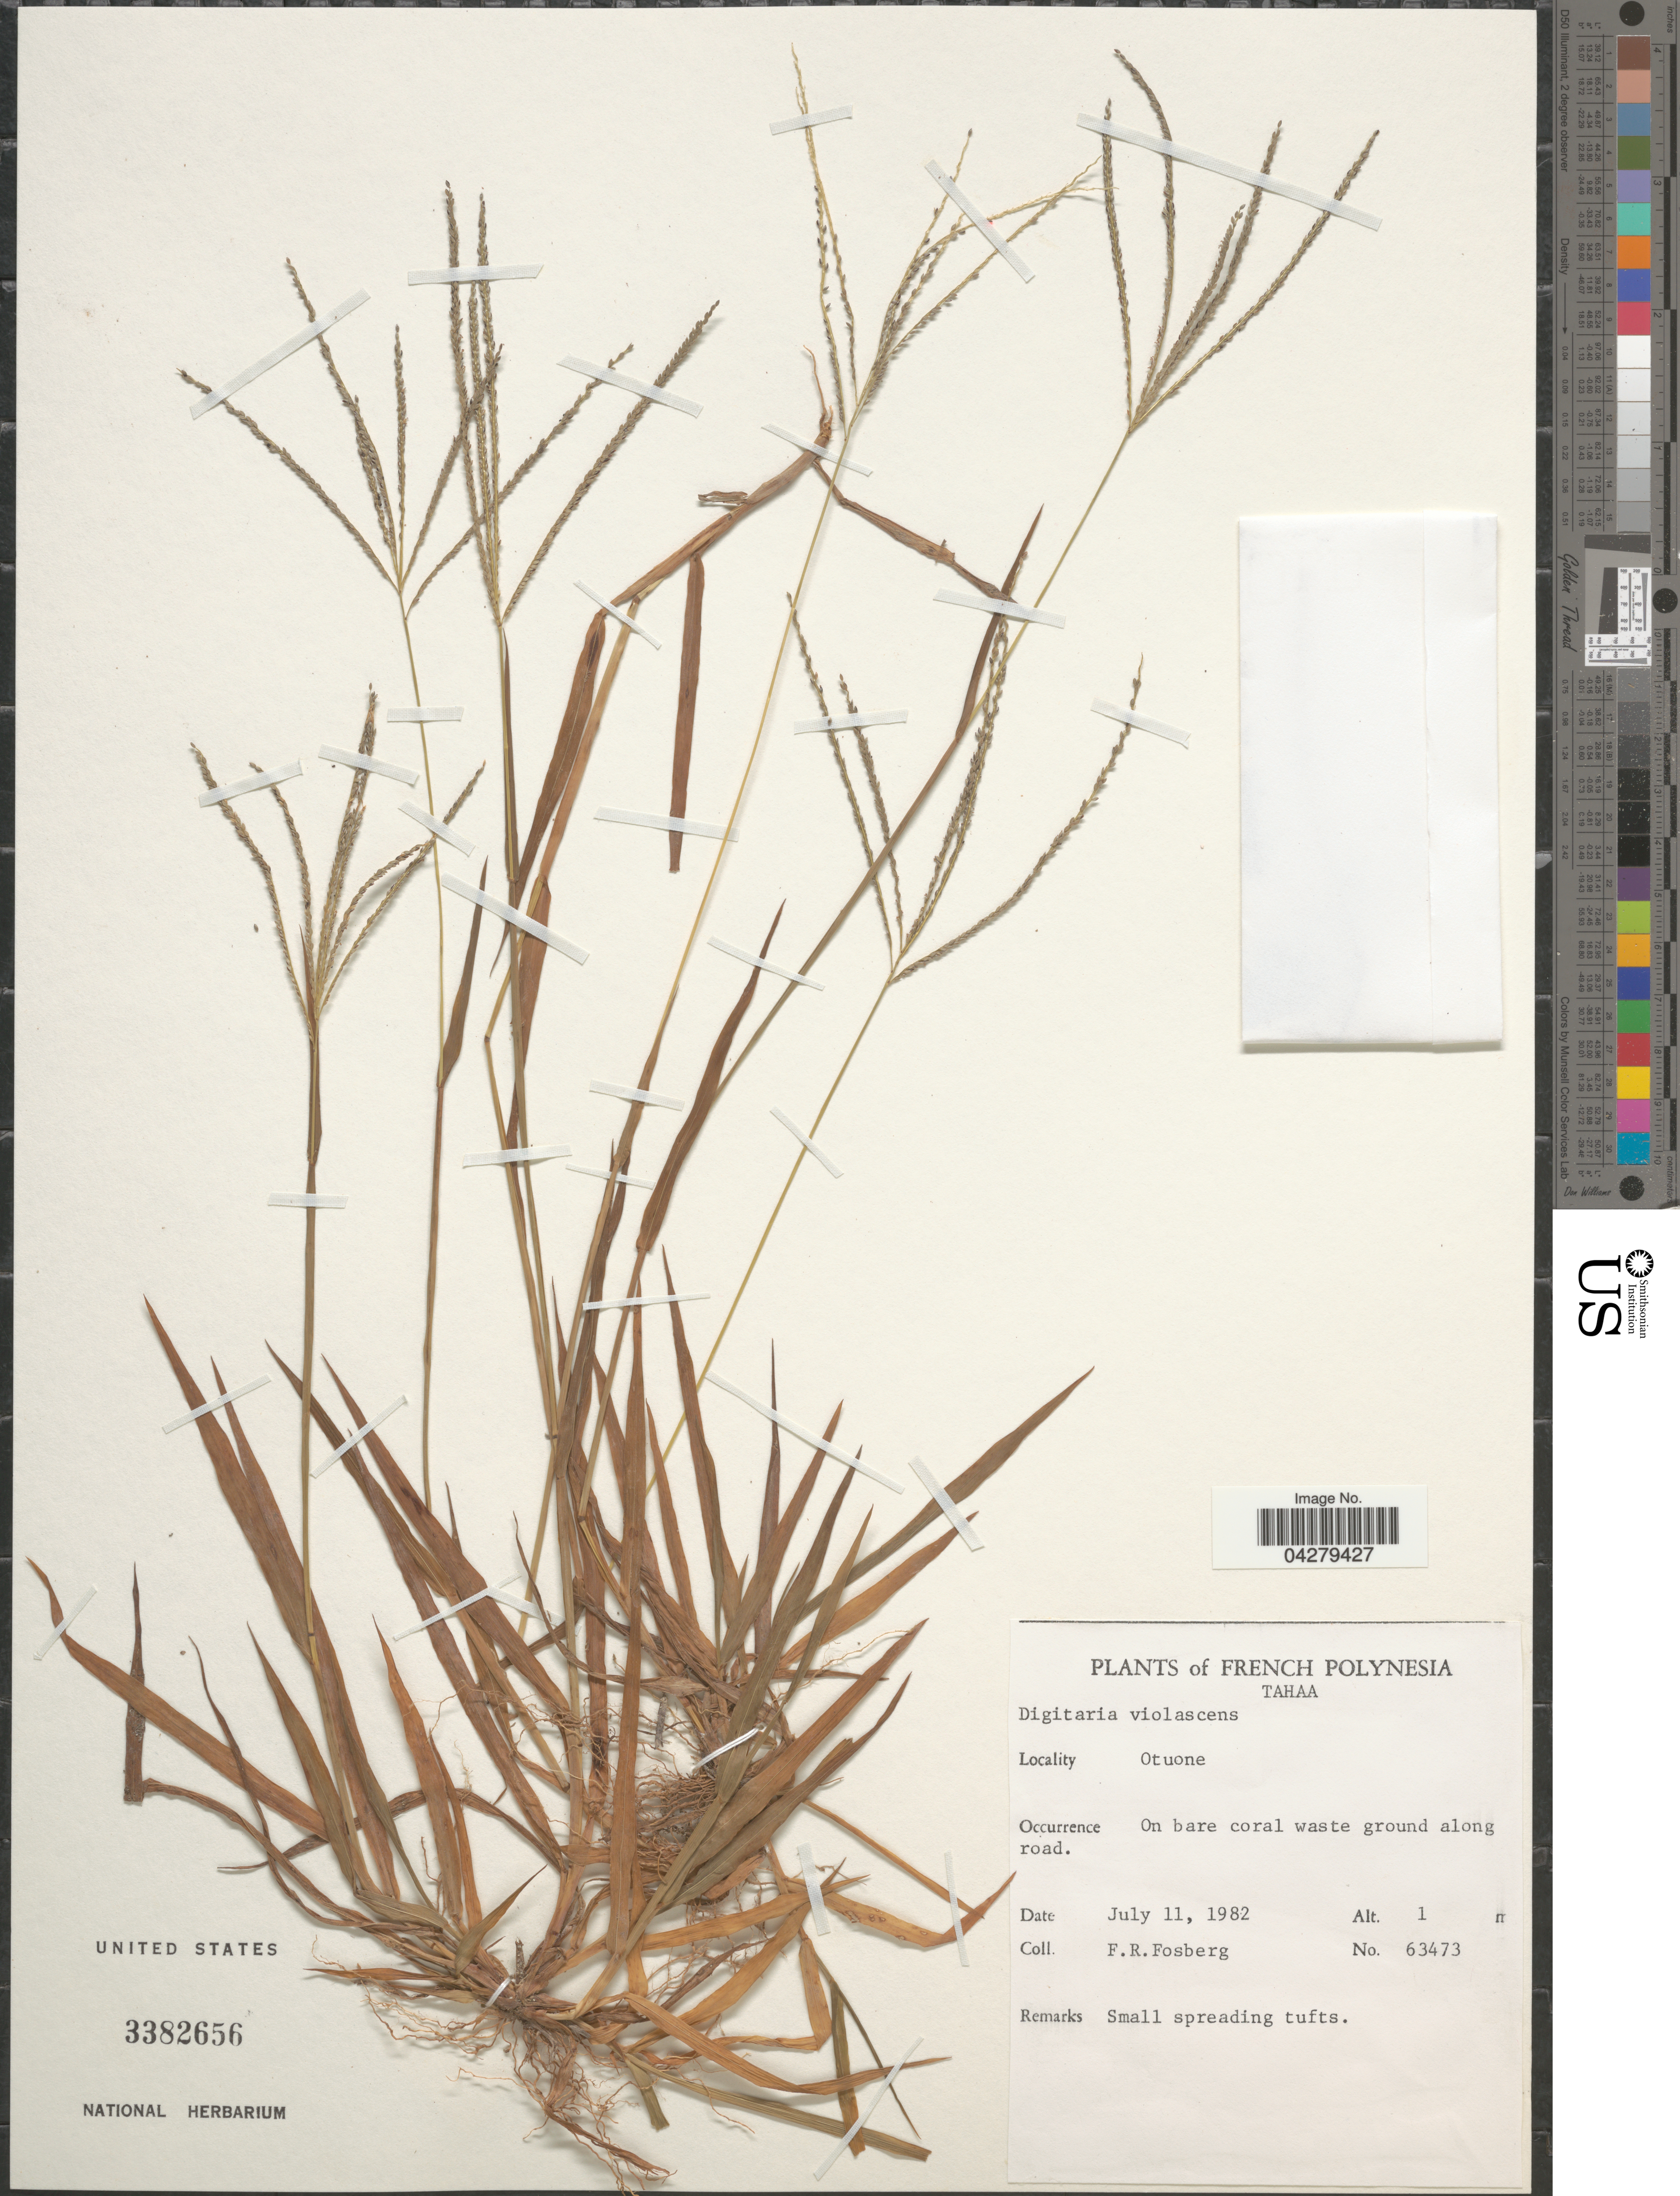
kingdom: Plantae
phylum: Tracheophyta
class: Liliopsida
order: Poales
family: Poaceae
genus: Digitaria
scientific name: Digitaria violascens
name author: Link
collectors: F. R. Fosberg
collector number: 63473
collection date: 1982-07-11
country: French Polynesia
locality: Tahaa. Otuone.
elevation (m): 1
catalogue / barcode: US 3382656